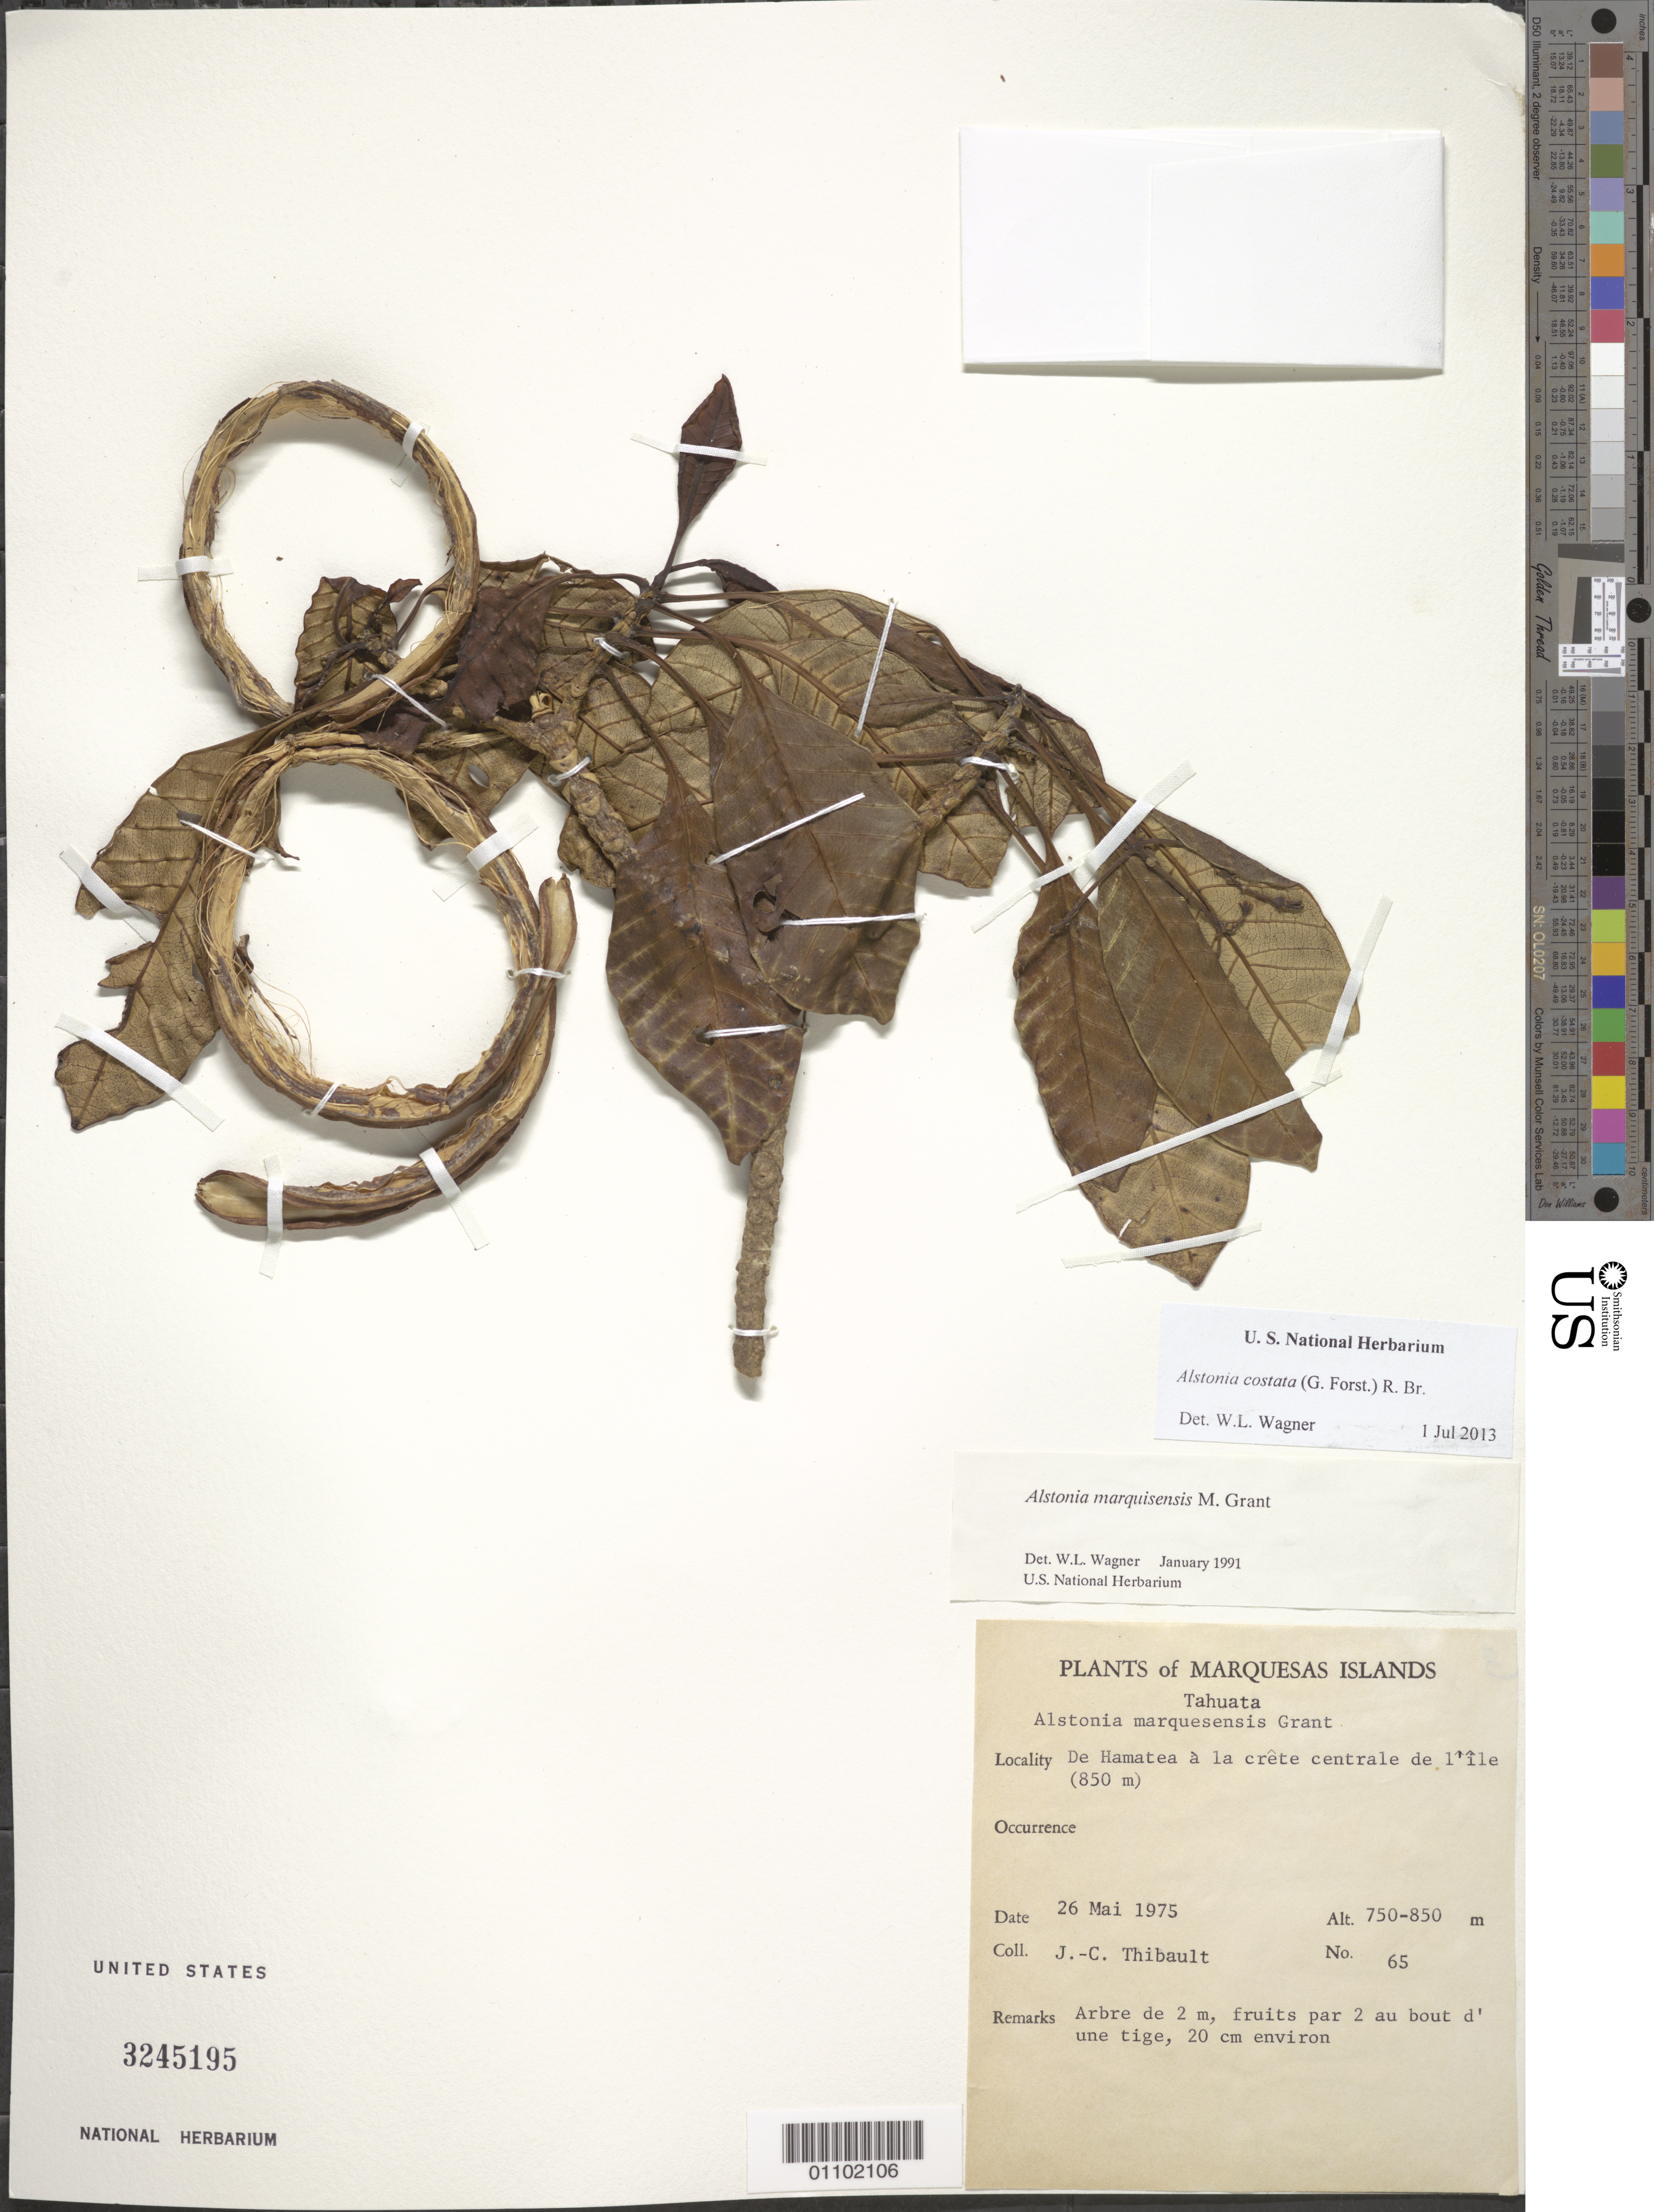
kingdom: Plantae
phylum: Tracheophyta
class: Magnoliopsida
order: Gentianales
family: Apocynaceae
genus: Alstonia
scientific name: Alstonia costata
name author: (G. Forst.) R. Br.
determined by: Lorence, David H., (PTBG), National Tropical Botanical Garden (UNITED STATES)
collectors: J. Thibault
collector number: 65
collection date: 1975-05-26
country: French Polynesia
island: Tahuata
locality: de l'Amatea à la crête centrale de l'île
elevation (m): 750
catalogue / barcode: US 3245195